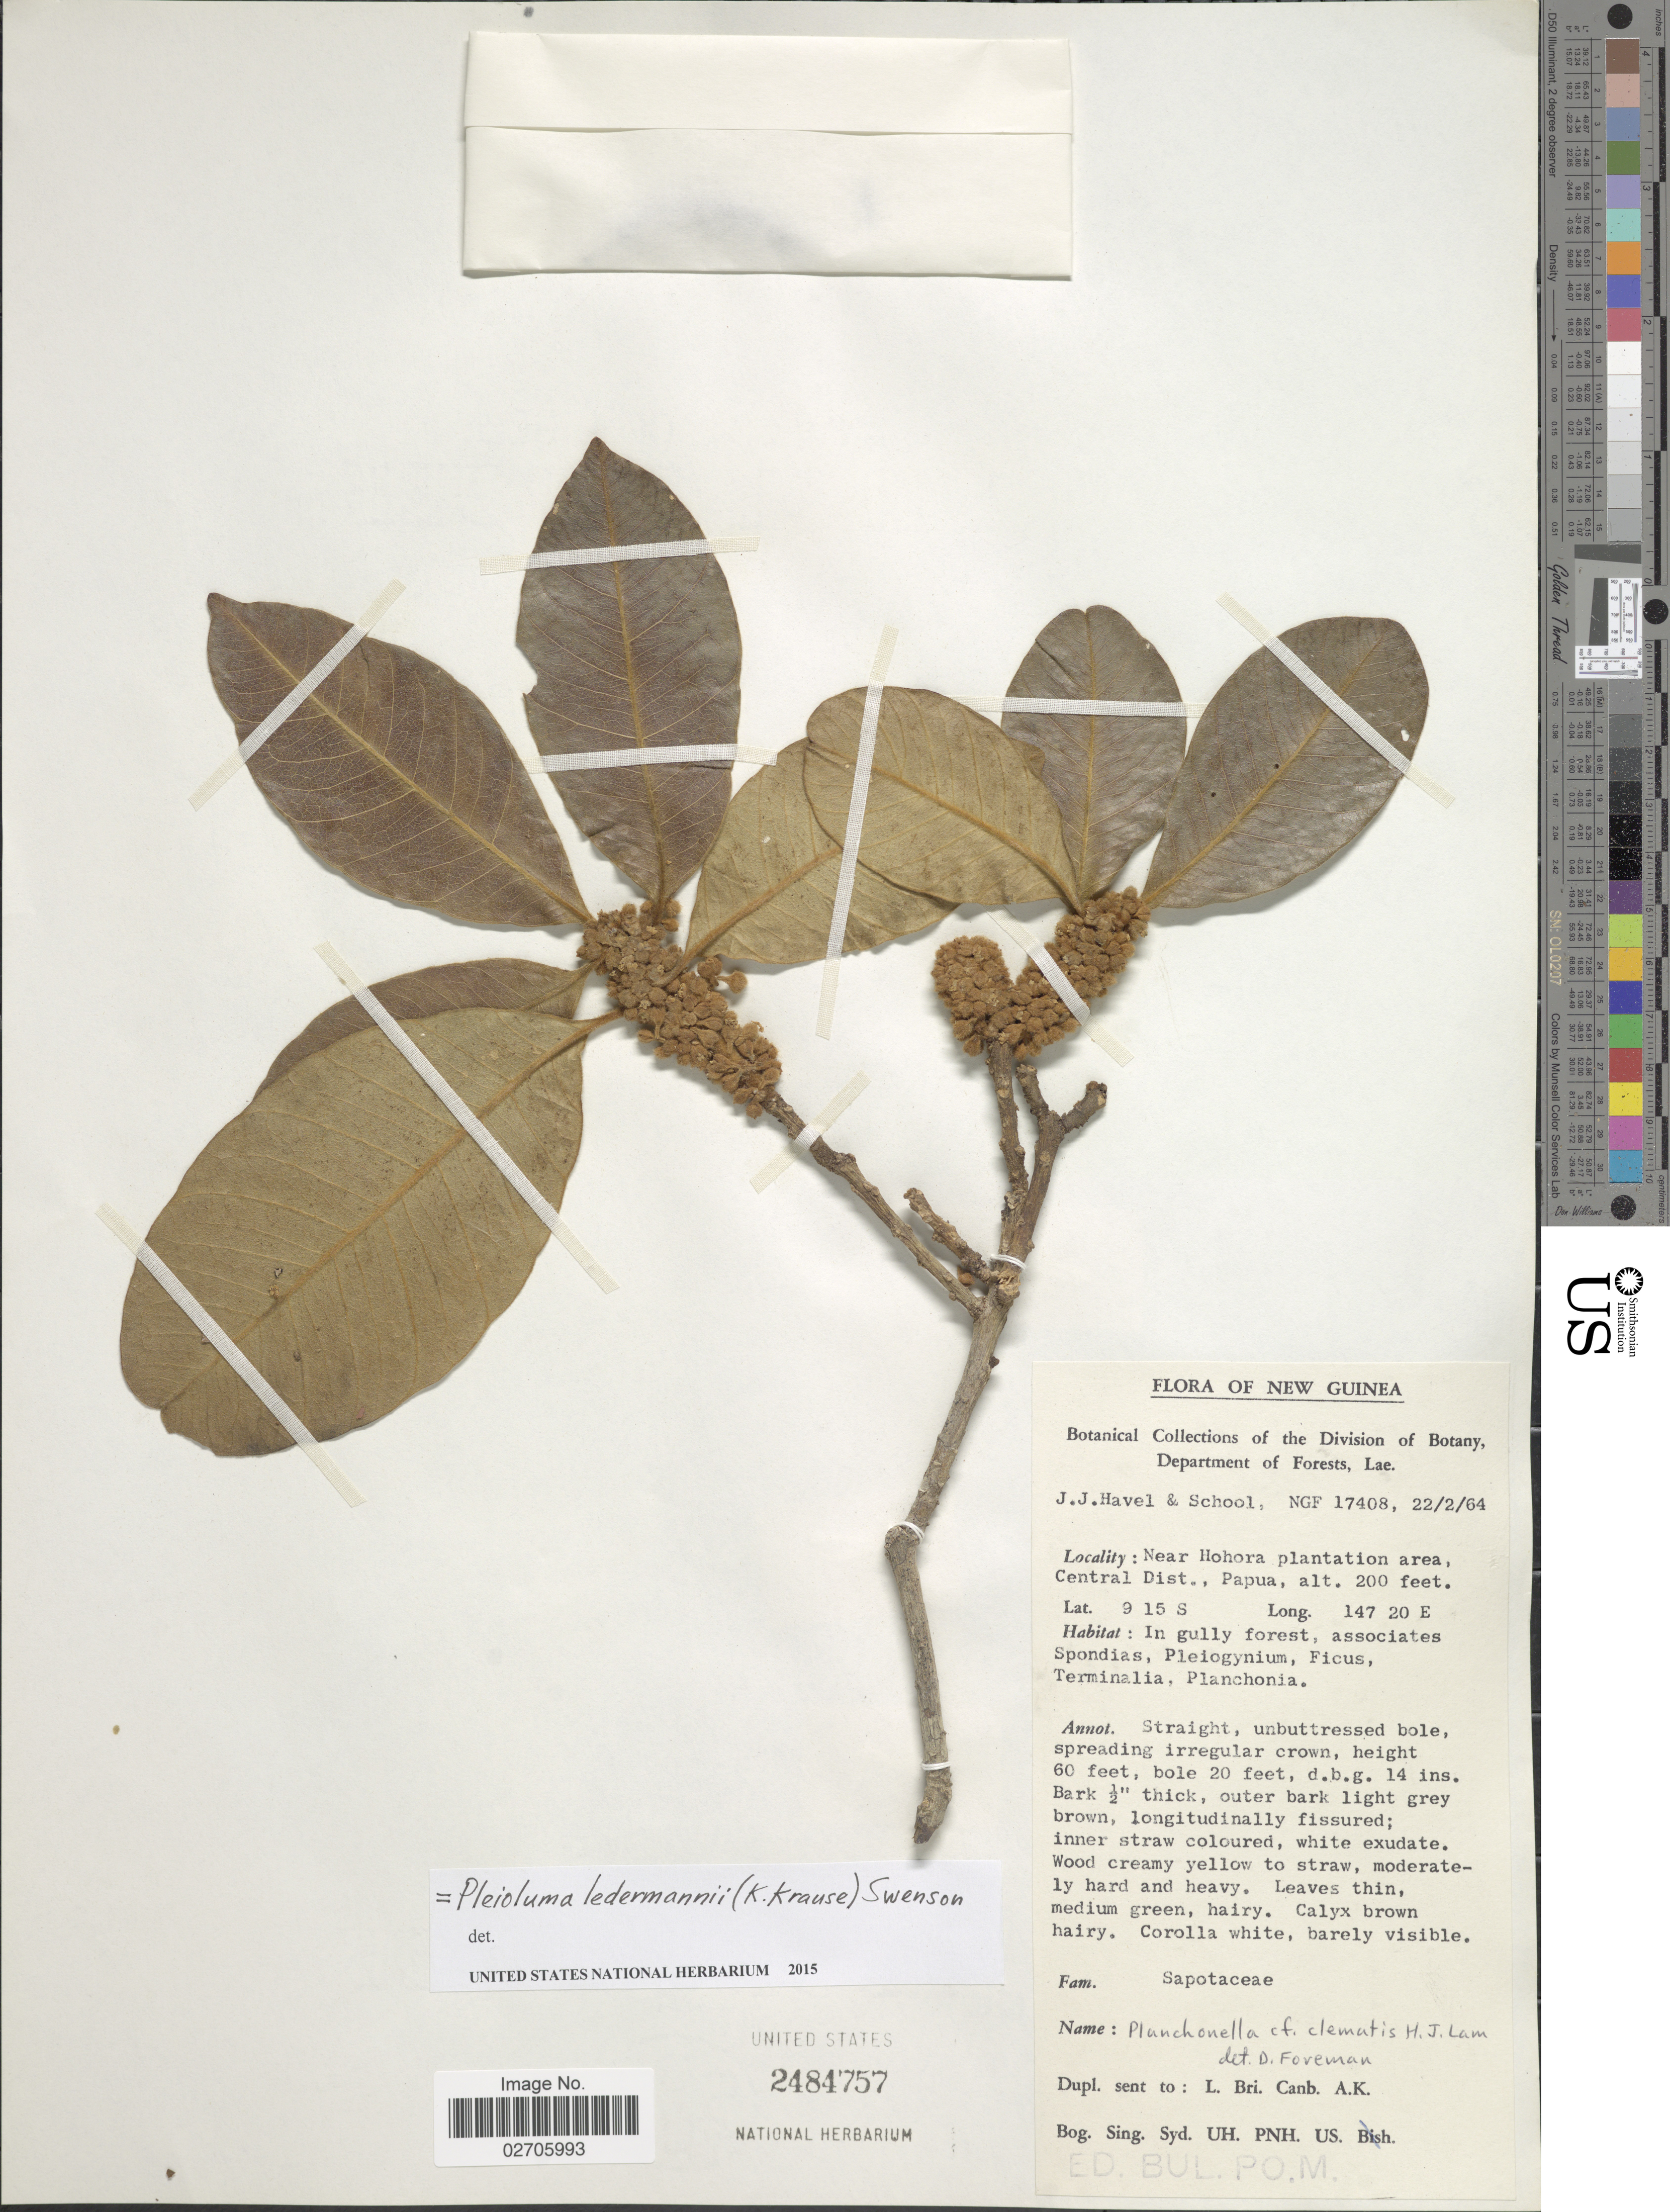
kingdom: Plantae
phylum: Tracheophyta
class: Magnoliopsida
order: Ericales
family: Sapotaceae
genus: Pleioluma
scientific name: Pleioluma ledermannii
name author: (K. Krause) Swenson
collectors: J. Havel & School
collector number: NGF 17408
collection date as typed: Transcribed d/m/y: 22/2/64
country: Papua New Guinea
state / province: Central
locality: New Guinea. Near Hohora plantation area, Central Dist., Papua.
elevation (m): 61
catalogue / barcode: US 2484757